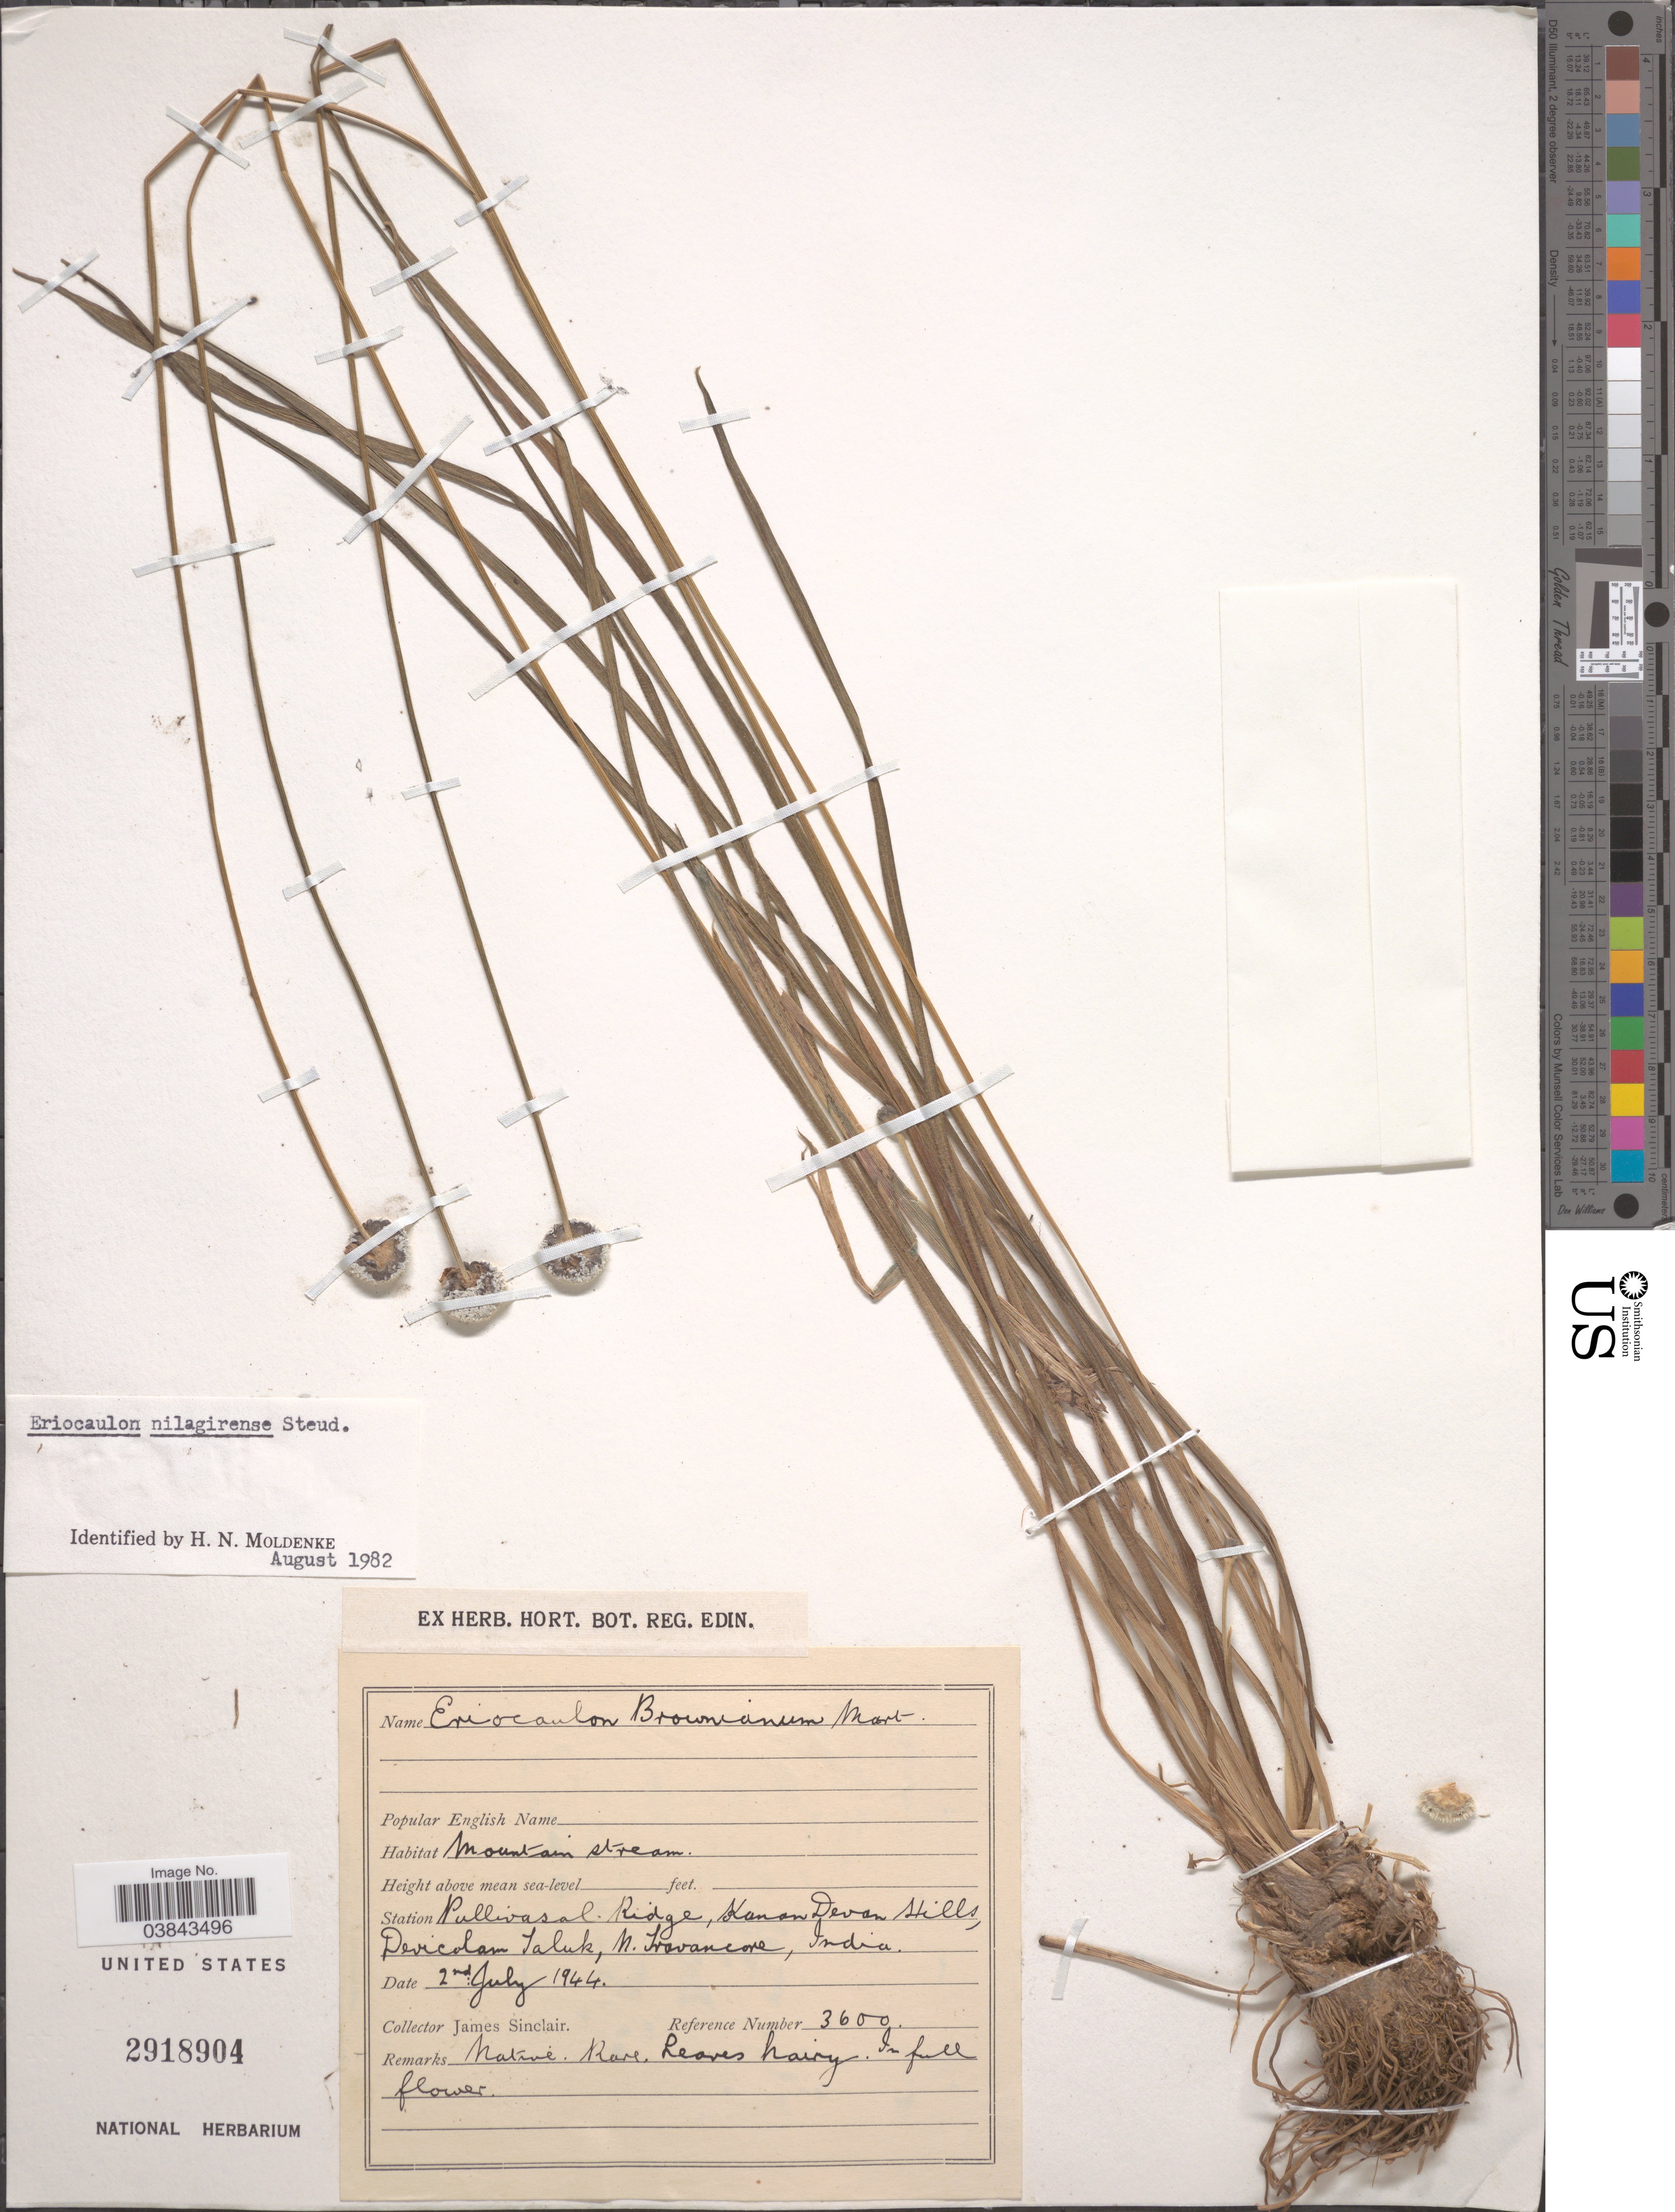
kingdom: Plantae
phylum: Tracheophyta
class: Liliopsida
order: Poales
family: Eriocaulaceae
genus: Eriocaulon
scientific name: Eriocaulon brownianum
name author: Mart.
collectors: J. Sinclair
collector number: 3600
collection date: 1944-07-02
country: India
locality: Station Pullivasal. Ridge, Kanan Devan Hills, Devicolam Taluk, N. Travancore.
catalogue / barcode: US 2918904